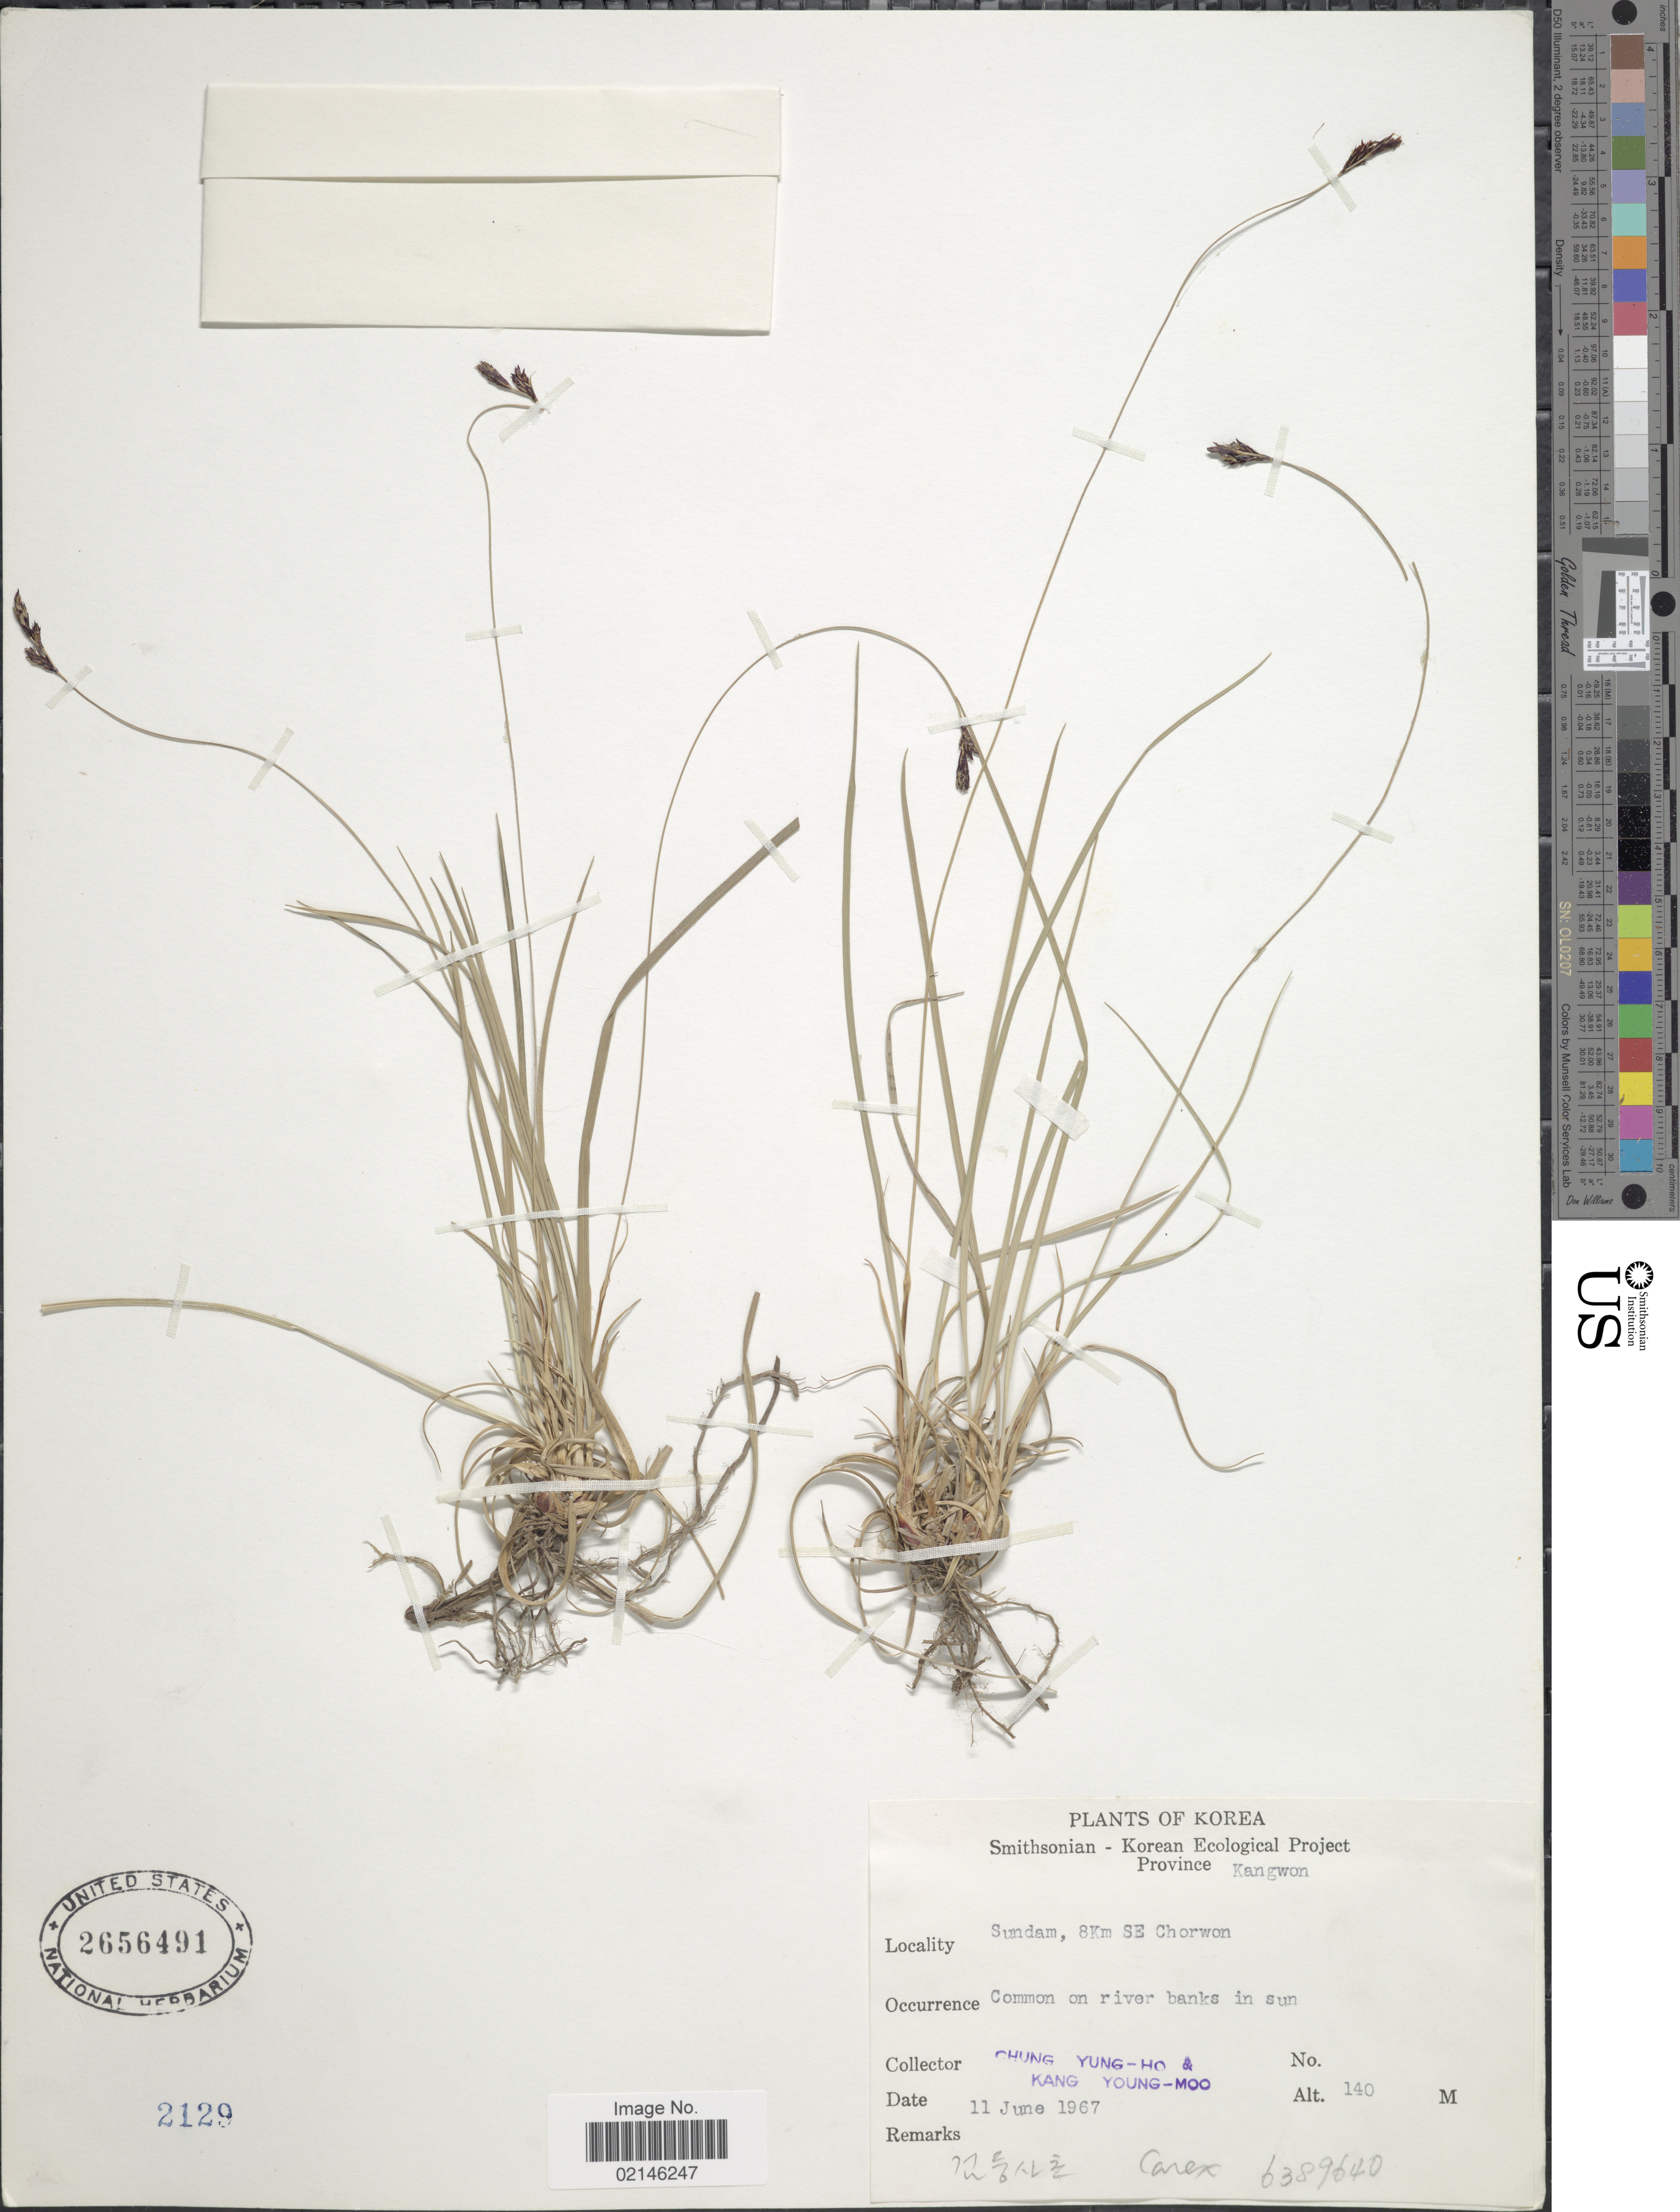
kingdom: Plantae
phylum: Tracheophyta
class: Liliopsida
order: Poales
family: Cyperaceae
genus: Carex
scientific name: Carex sp.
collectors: C. Yung-Ho & K. Young-Moo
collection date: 1967-06-11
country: North Korea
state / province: Kangwon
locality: Korea. Sundam, 8Km SE Chorwon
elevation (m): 140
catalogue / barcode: US 2656491